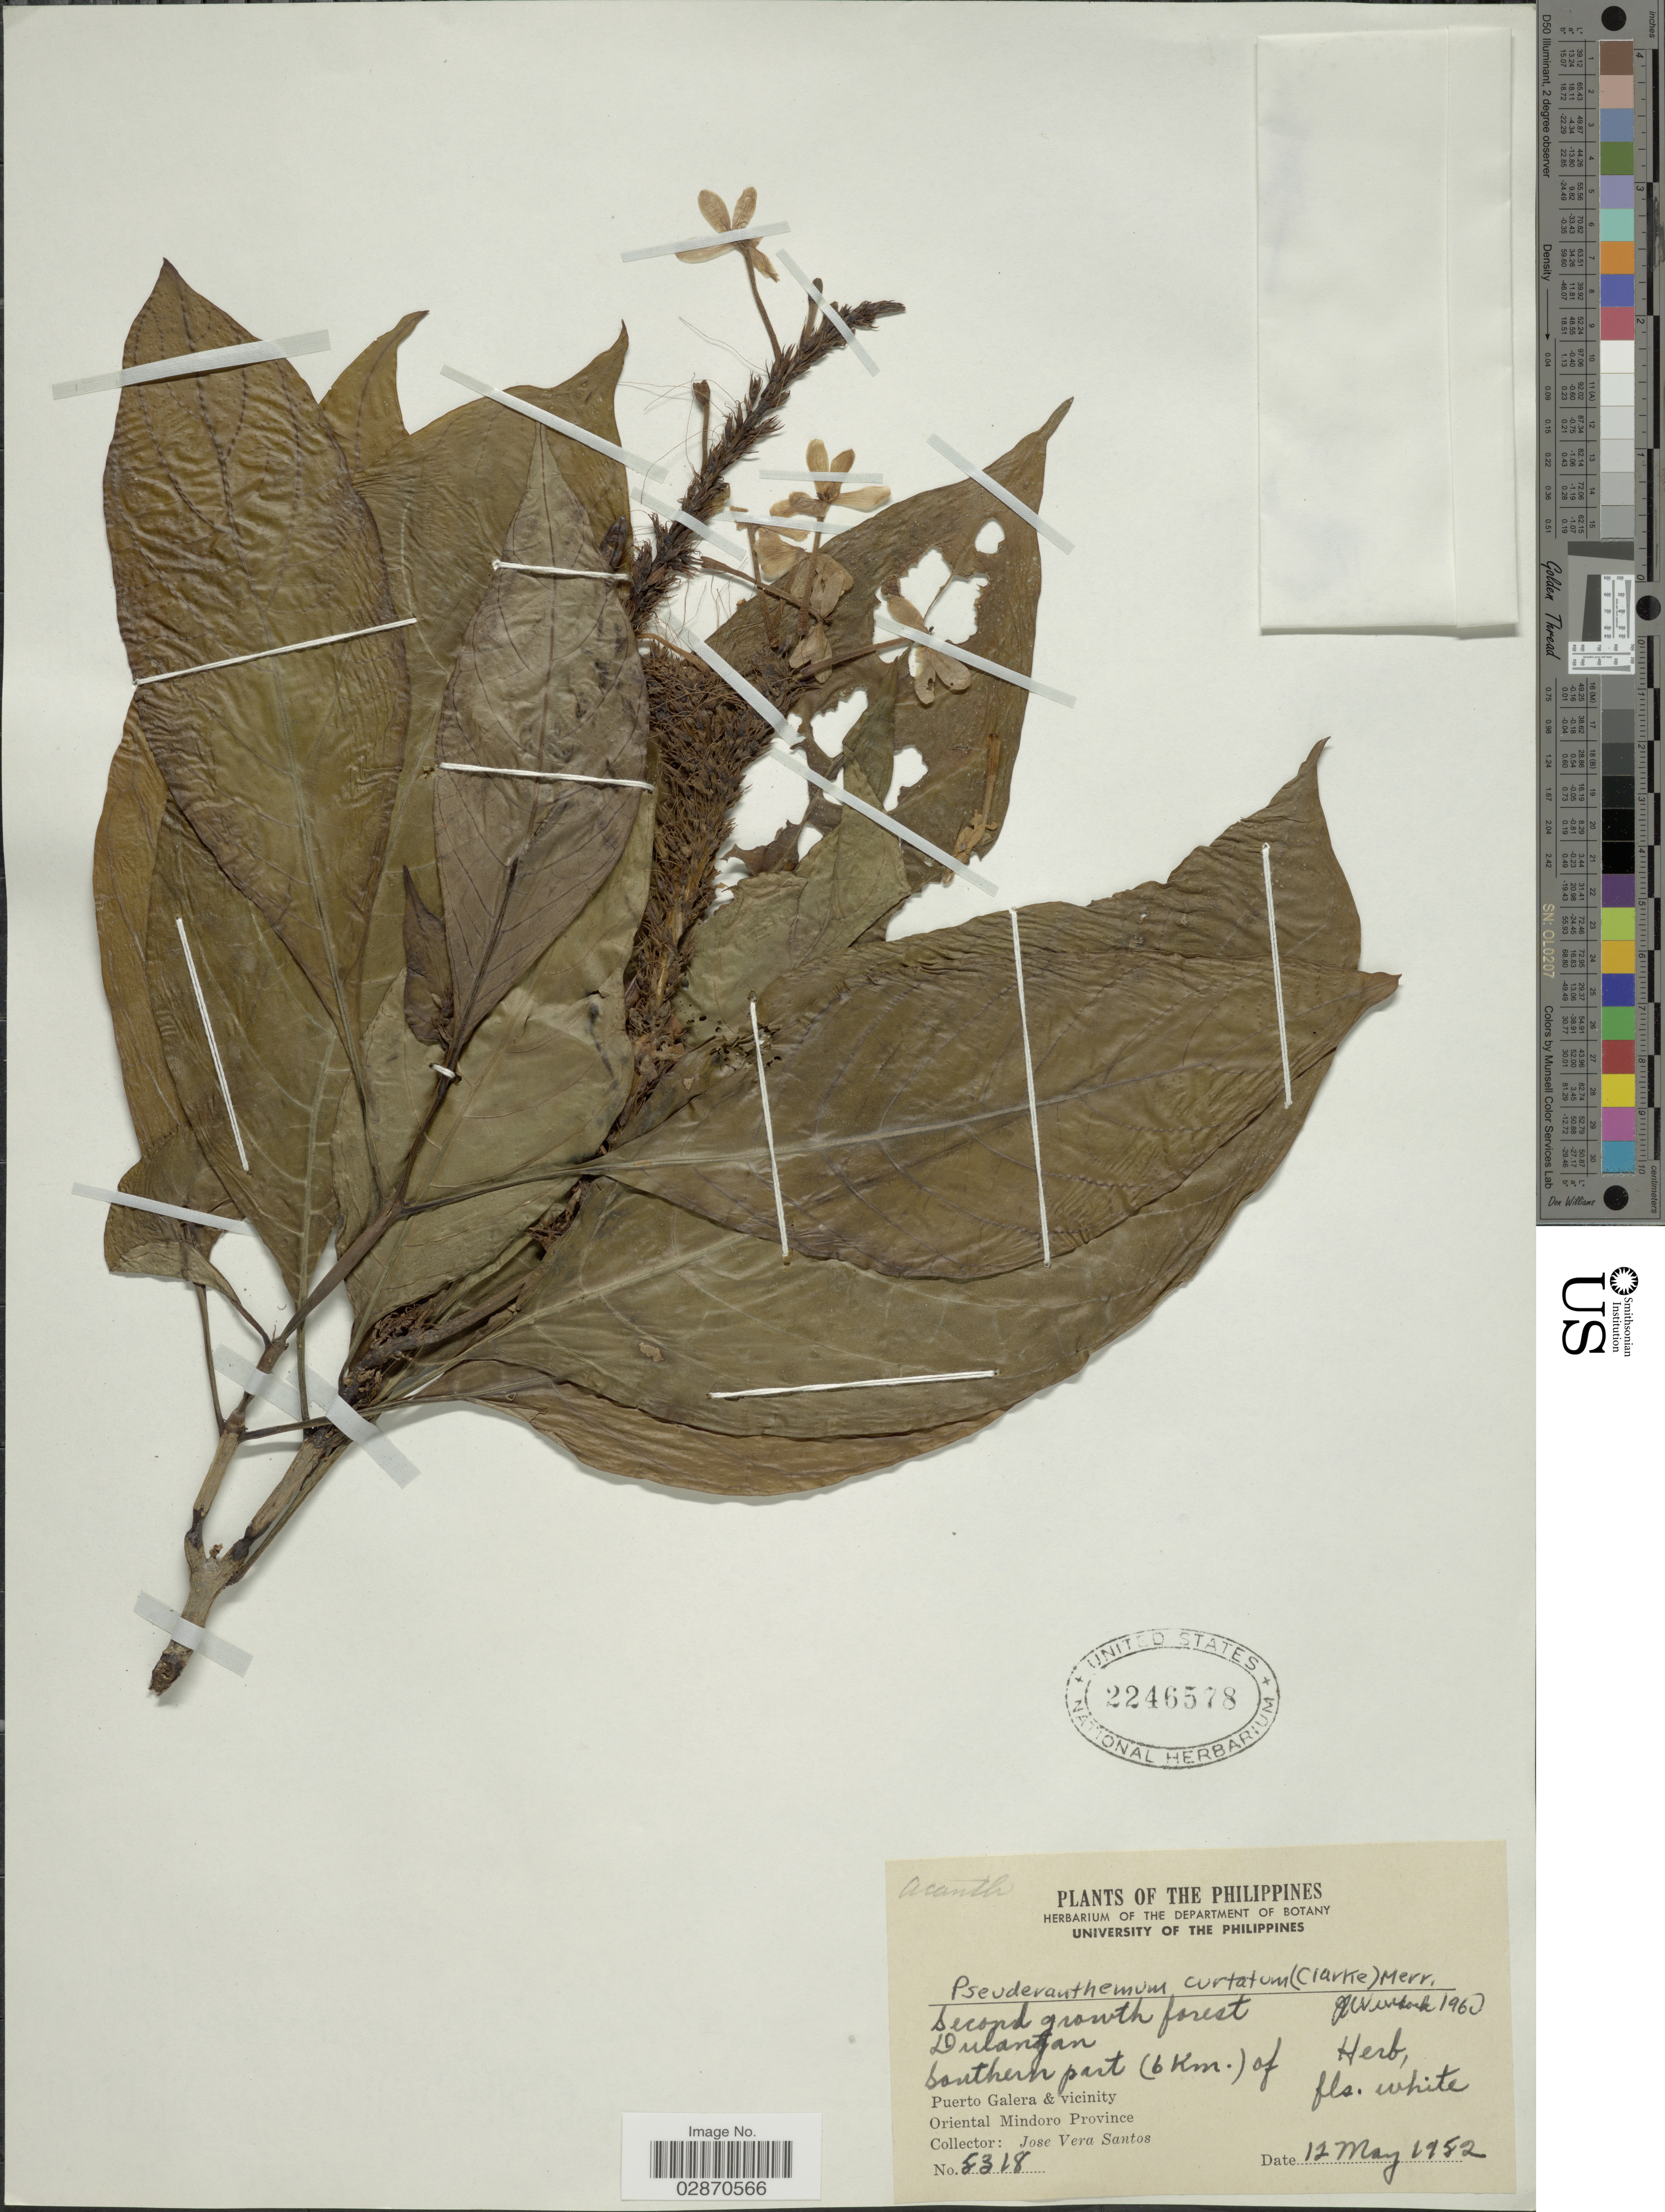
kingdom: Plantae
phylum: Tracheophyta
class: Magnoliopsida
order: Lamiales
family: Acanthaceae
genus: Pseuderanthemum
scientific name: Pseuderanthemum curtatum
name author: Merr.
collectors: J. Santos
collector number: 5318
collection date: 1952-05-12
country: Philippines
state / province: Mimaropa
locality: Dulantan, southern part (6 km.) of Puerto Galera & vicinity. Oriental Mindoro Province.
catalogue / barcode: US 2246578